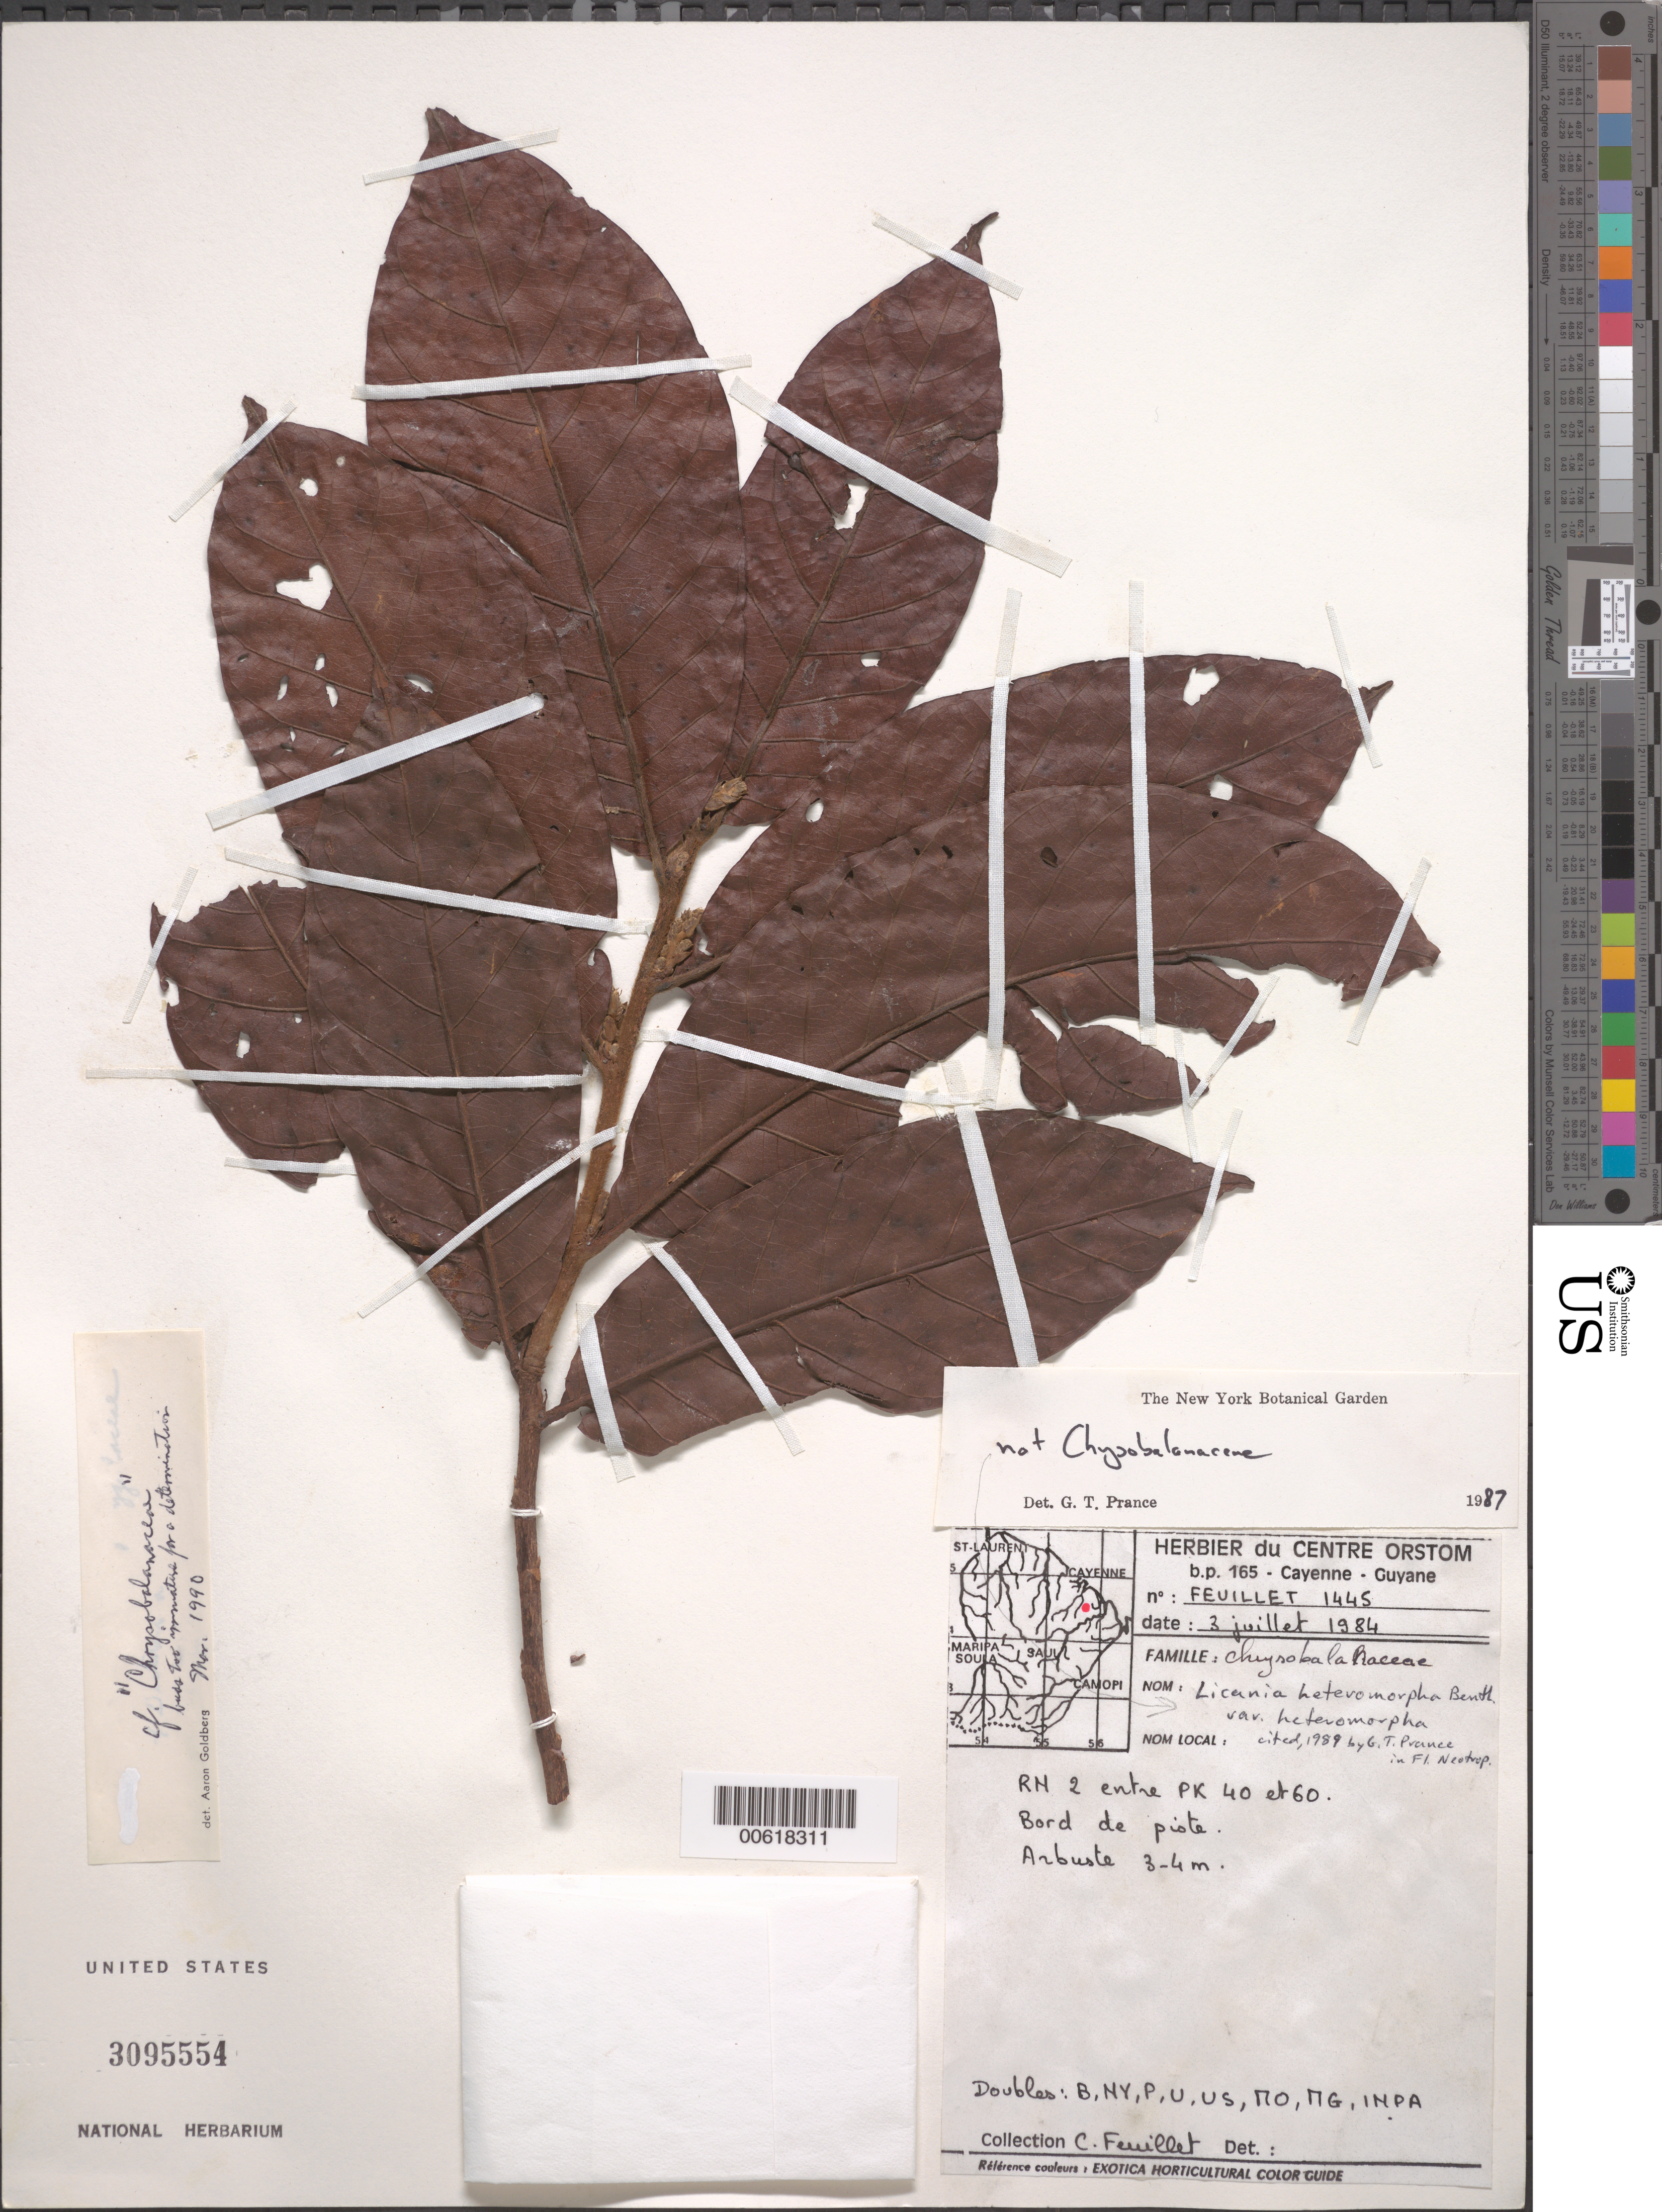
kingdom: Plantae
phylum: Tracheophyta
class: Magnoliopsida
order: Malpighiales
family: Chrysobalanaceae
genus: Hymenopus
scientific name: Hymenopus heteromorphus var. heteromorphus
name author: (Benth.) Sothers & Prance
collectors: C. Feuillet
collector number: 1445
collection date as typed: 3-Jul-84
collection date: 1984-07-03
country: French Guiana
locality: Route Nationale RN 2, betw. Cayenne & Régina (PK 40 & 60)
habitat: Bord de piste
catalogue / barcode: US 3095554